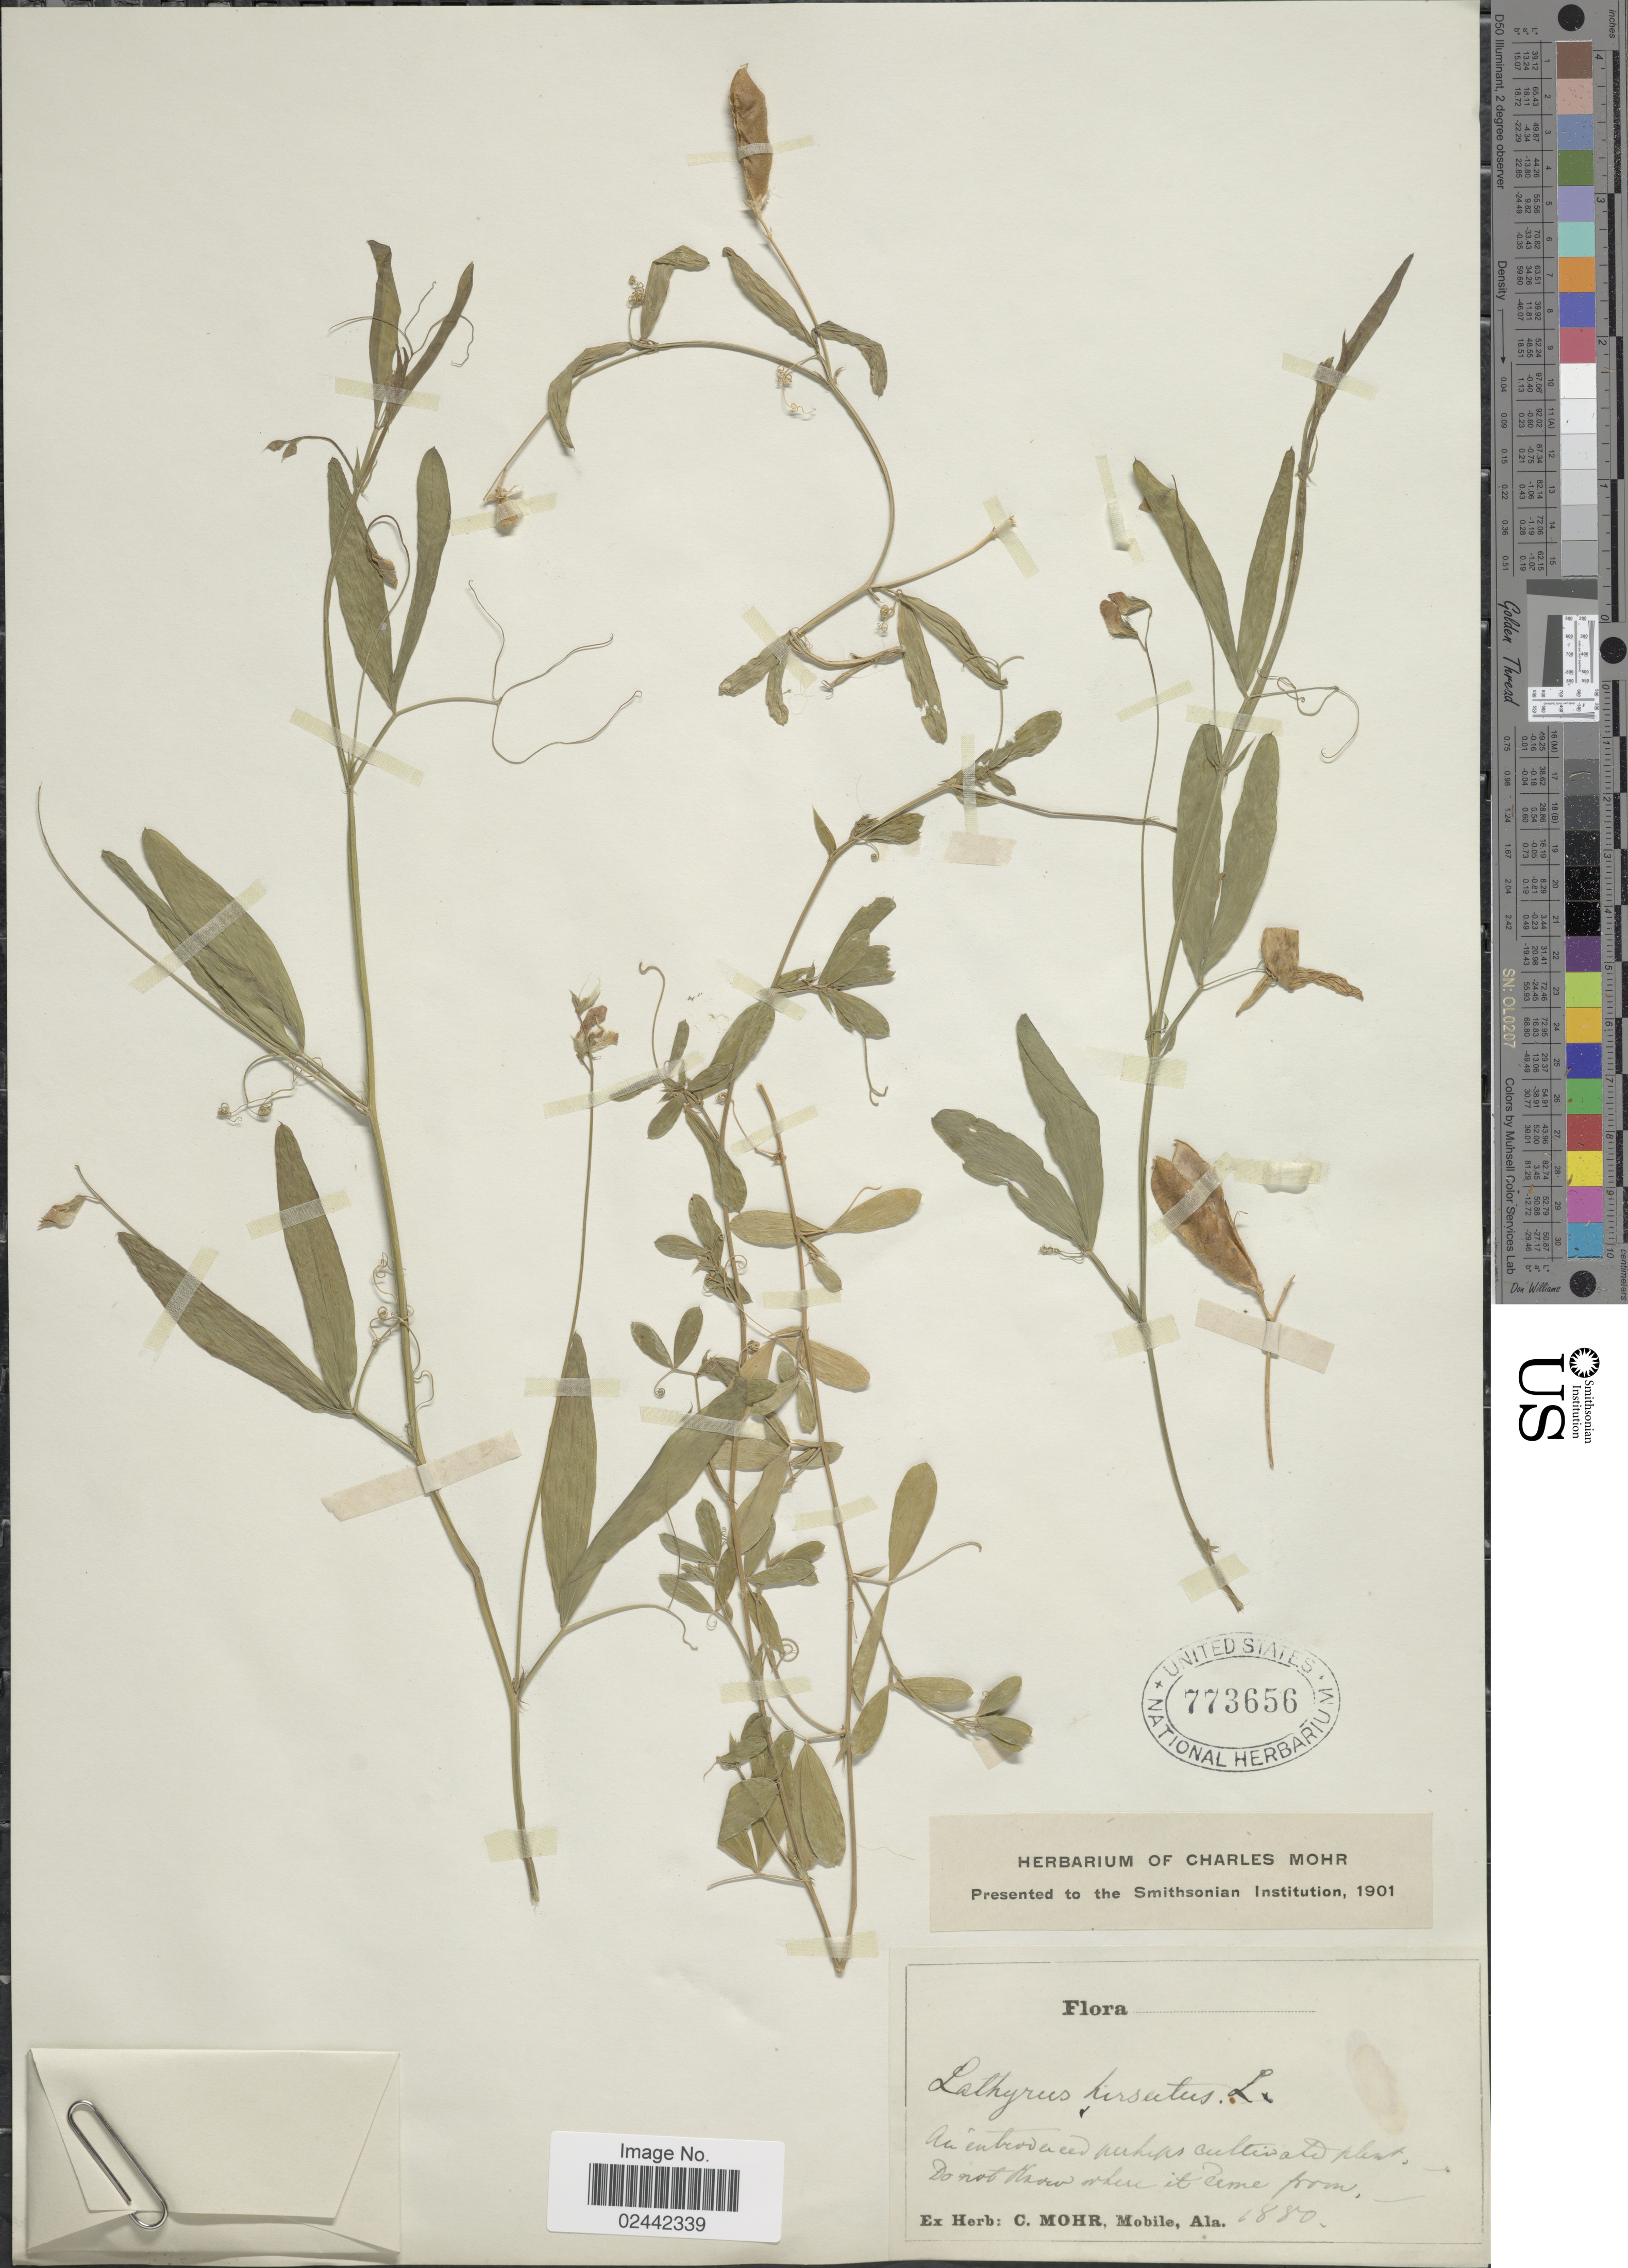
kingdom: Plantae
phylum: Tracheophyta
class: Magnoliopsida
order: Fabales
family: Fabaceae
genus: Lathyrus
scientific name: Lathyrus hirsutus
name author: L.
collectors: ex herb. Charles Mohr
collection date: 1880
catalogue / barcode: US 773656